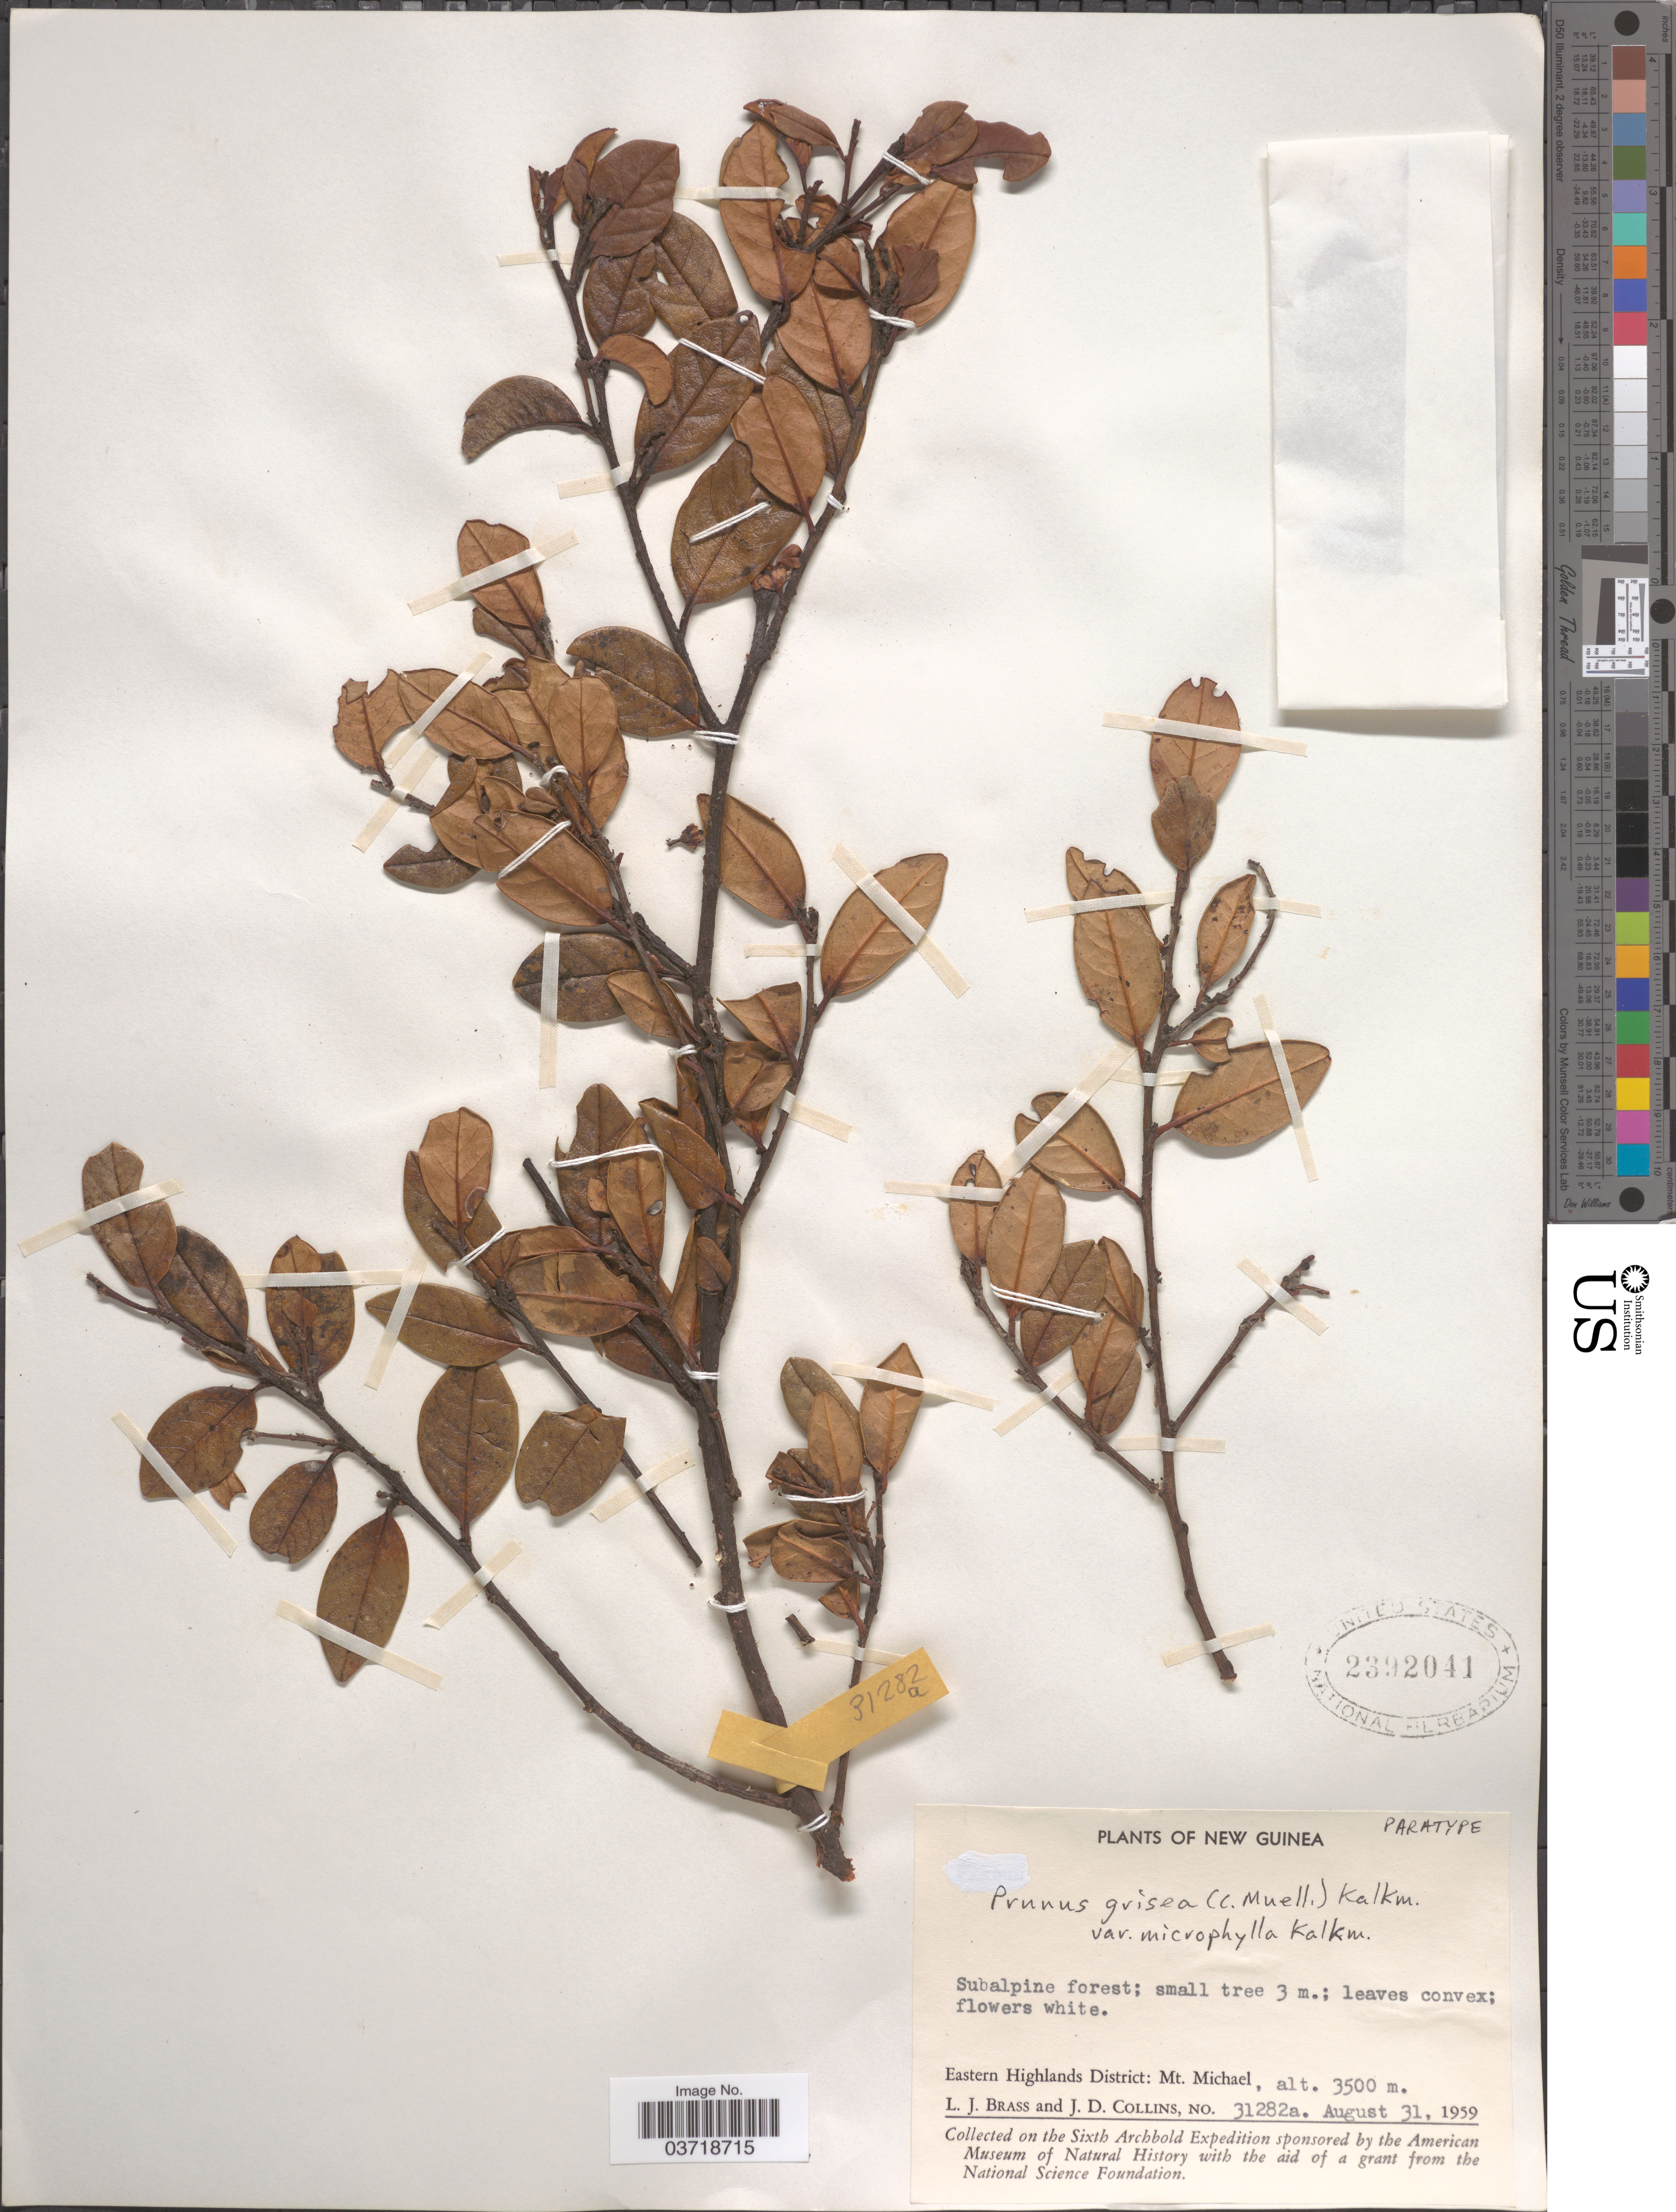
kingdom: Plantae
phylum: Tracheophyta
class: Magnoliopsida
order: Rosales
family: Rosaceae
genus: Prunus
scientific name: Prunus grisea var. microphylla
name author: Kalkman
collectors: L. J. Brass & J. Collins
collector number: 31282a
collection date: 1959-08-31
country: Papua New Guinea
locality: New Guinea. Eastern Highlands District: Mt. Michael.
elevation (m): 3500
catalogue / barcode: US 2392041